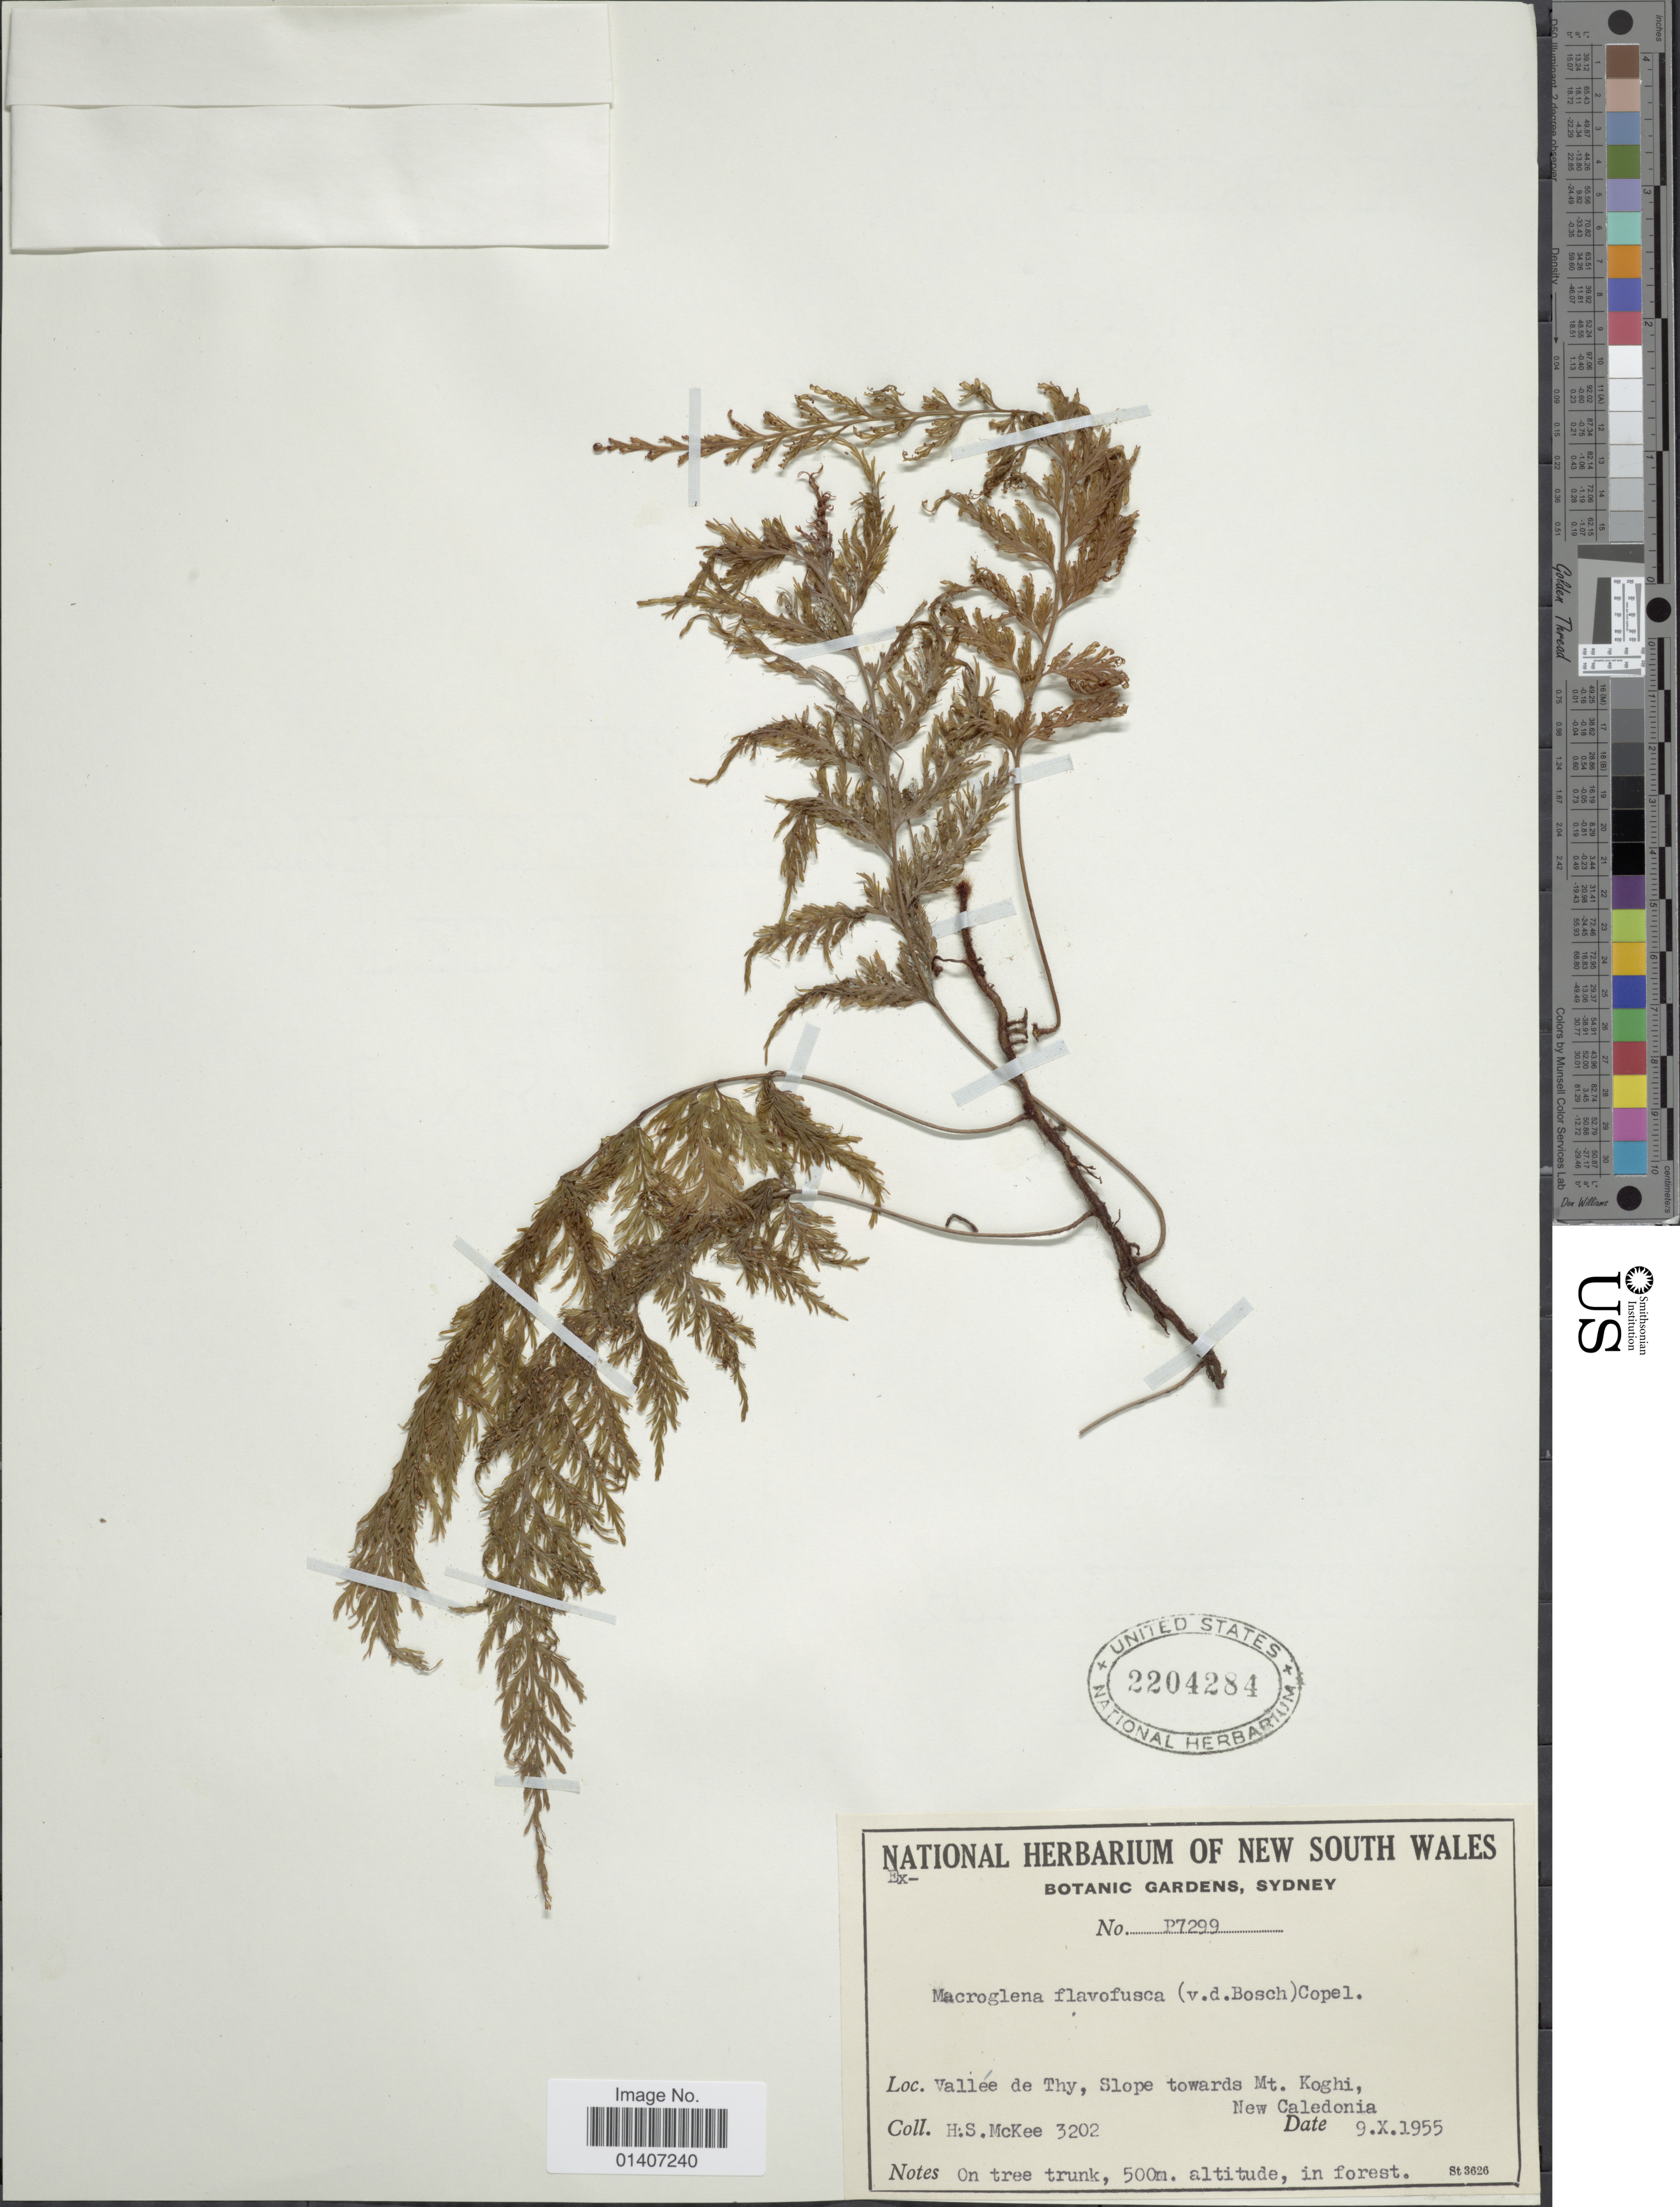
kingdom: Plantae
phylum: Tracheophyta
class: Polypodiopsida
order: Hymenophyllales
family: Hymenophyllaceae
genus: Abrodictyum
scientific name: Abrodictyum flavofuscum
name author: (Bosch) Ebihara & K. Iwats.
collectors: H. S. McKee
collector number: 3202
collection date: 1955-10-09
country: New Caledonia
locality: Vallée de Thy, slope towards Mt. Koghi, New Caledonia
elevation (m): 500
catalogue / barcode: US 2204284